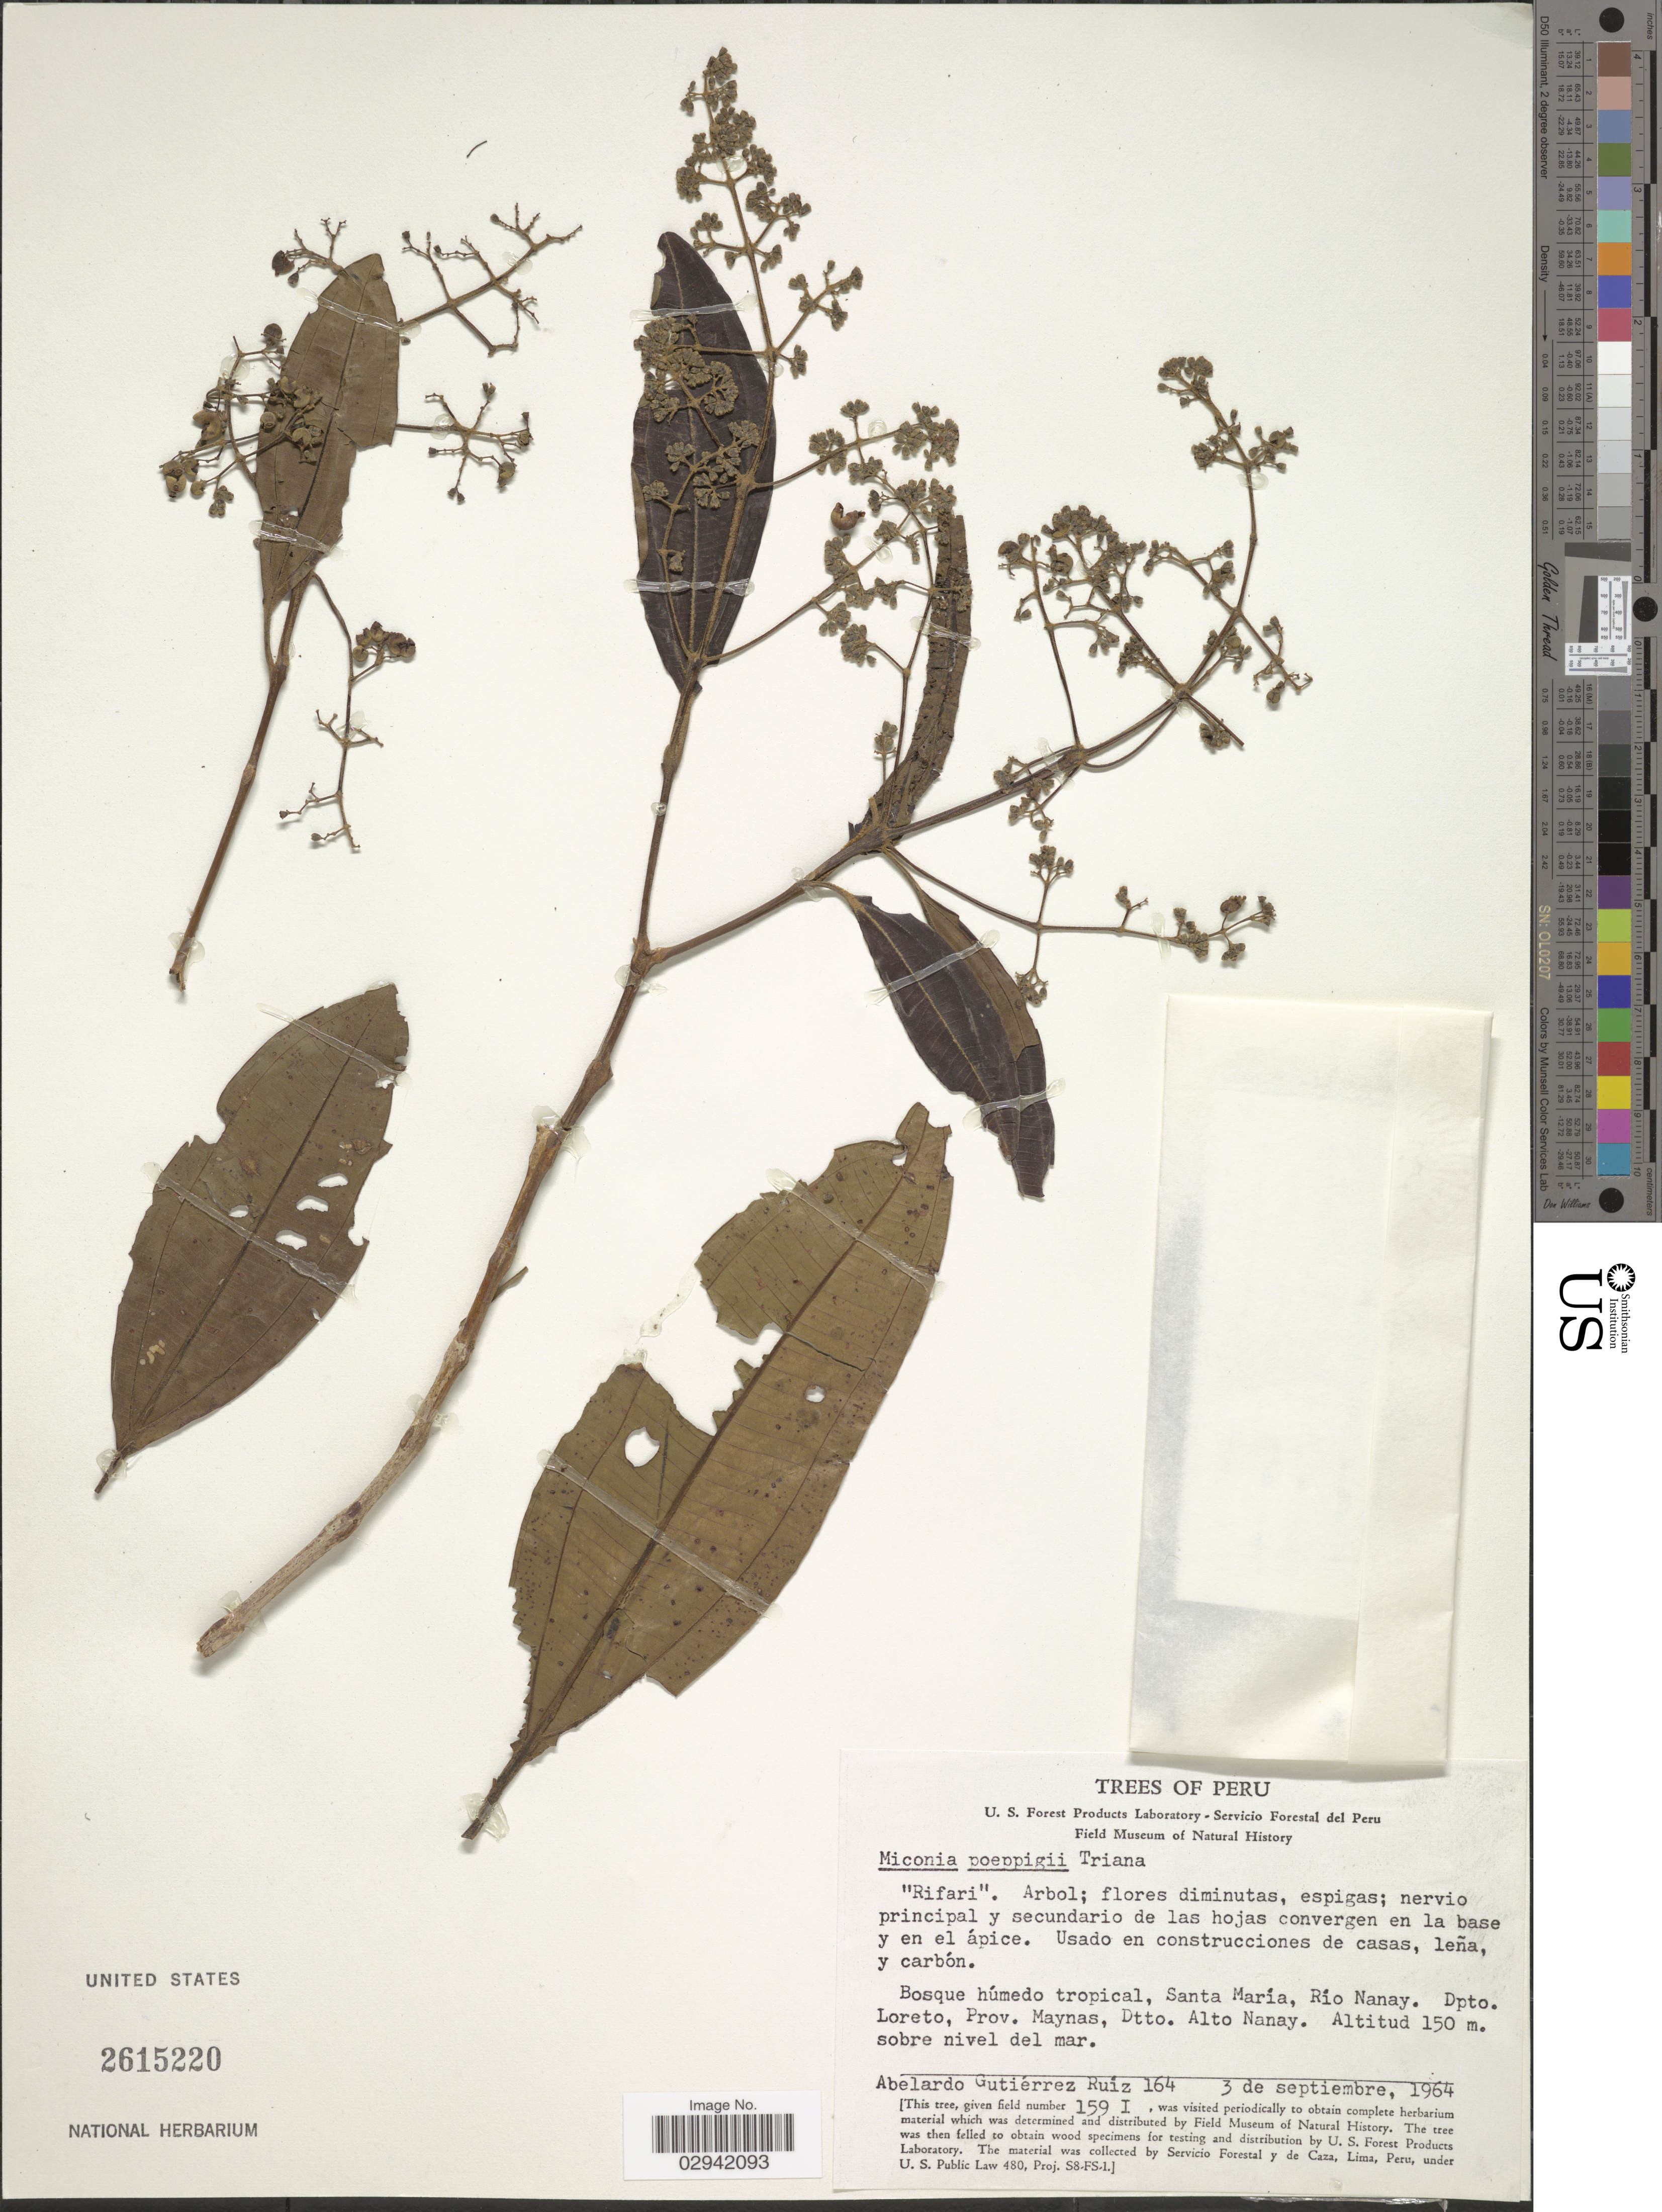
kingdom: Plantae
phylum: Tracheophyta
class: Magnoliopsida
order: Myrtales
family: Melastomataceae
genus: Miconia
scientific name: Miconia poeppigii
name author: Triana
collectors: A. Gutiérrez Ruíz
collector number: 164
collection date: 1964-09-03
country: Peru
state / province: Loreto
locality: Santa María, Río Nanay. Dpto. Loreto, Prov. Maynas, Dtto. Alto Nanay.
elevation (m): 150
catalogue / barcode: US 2615220